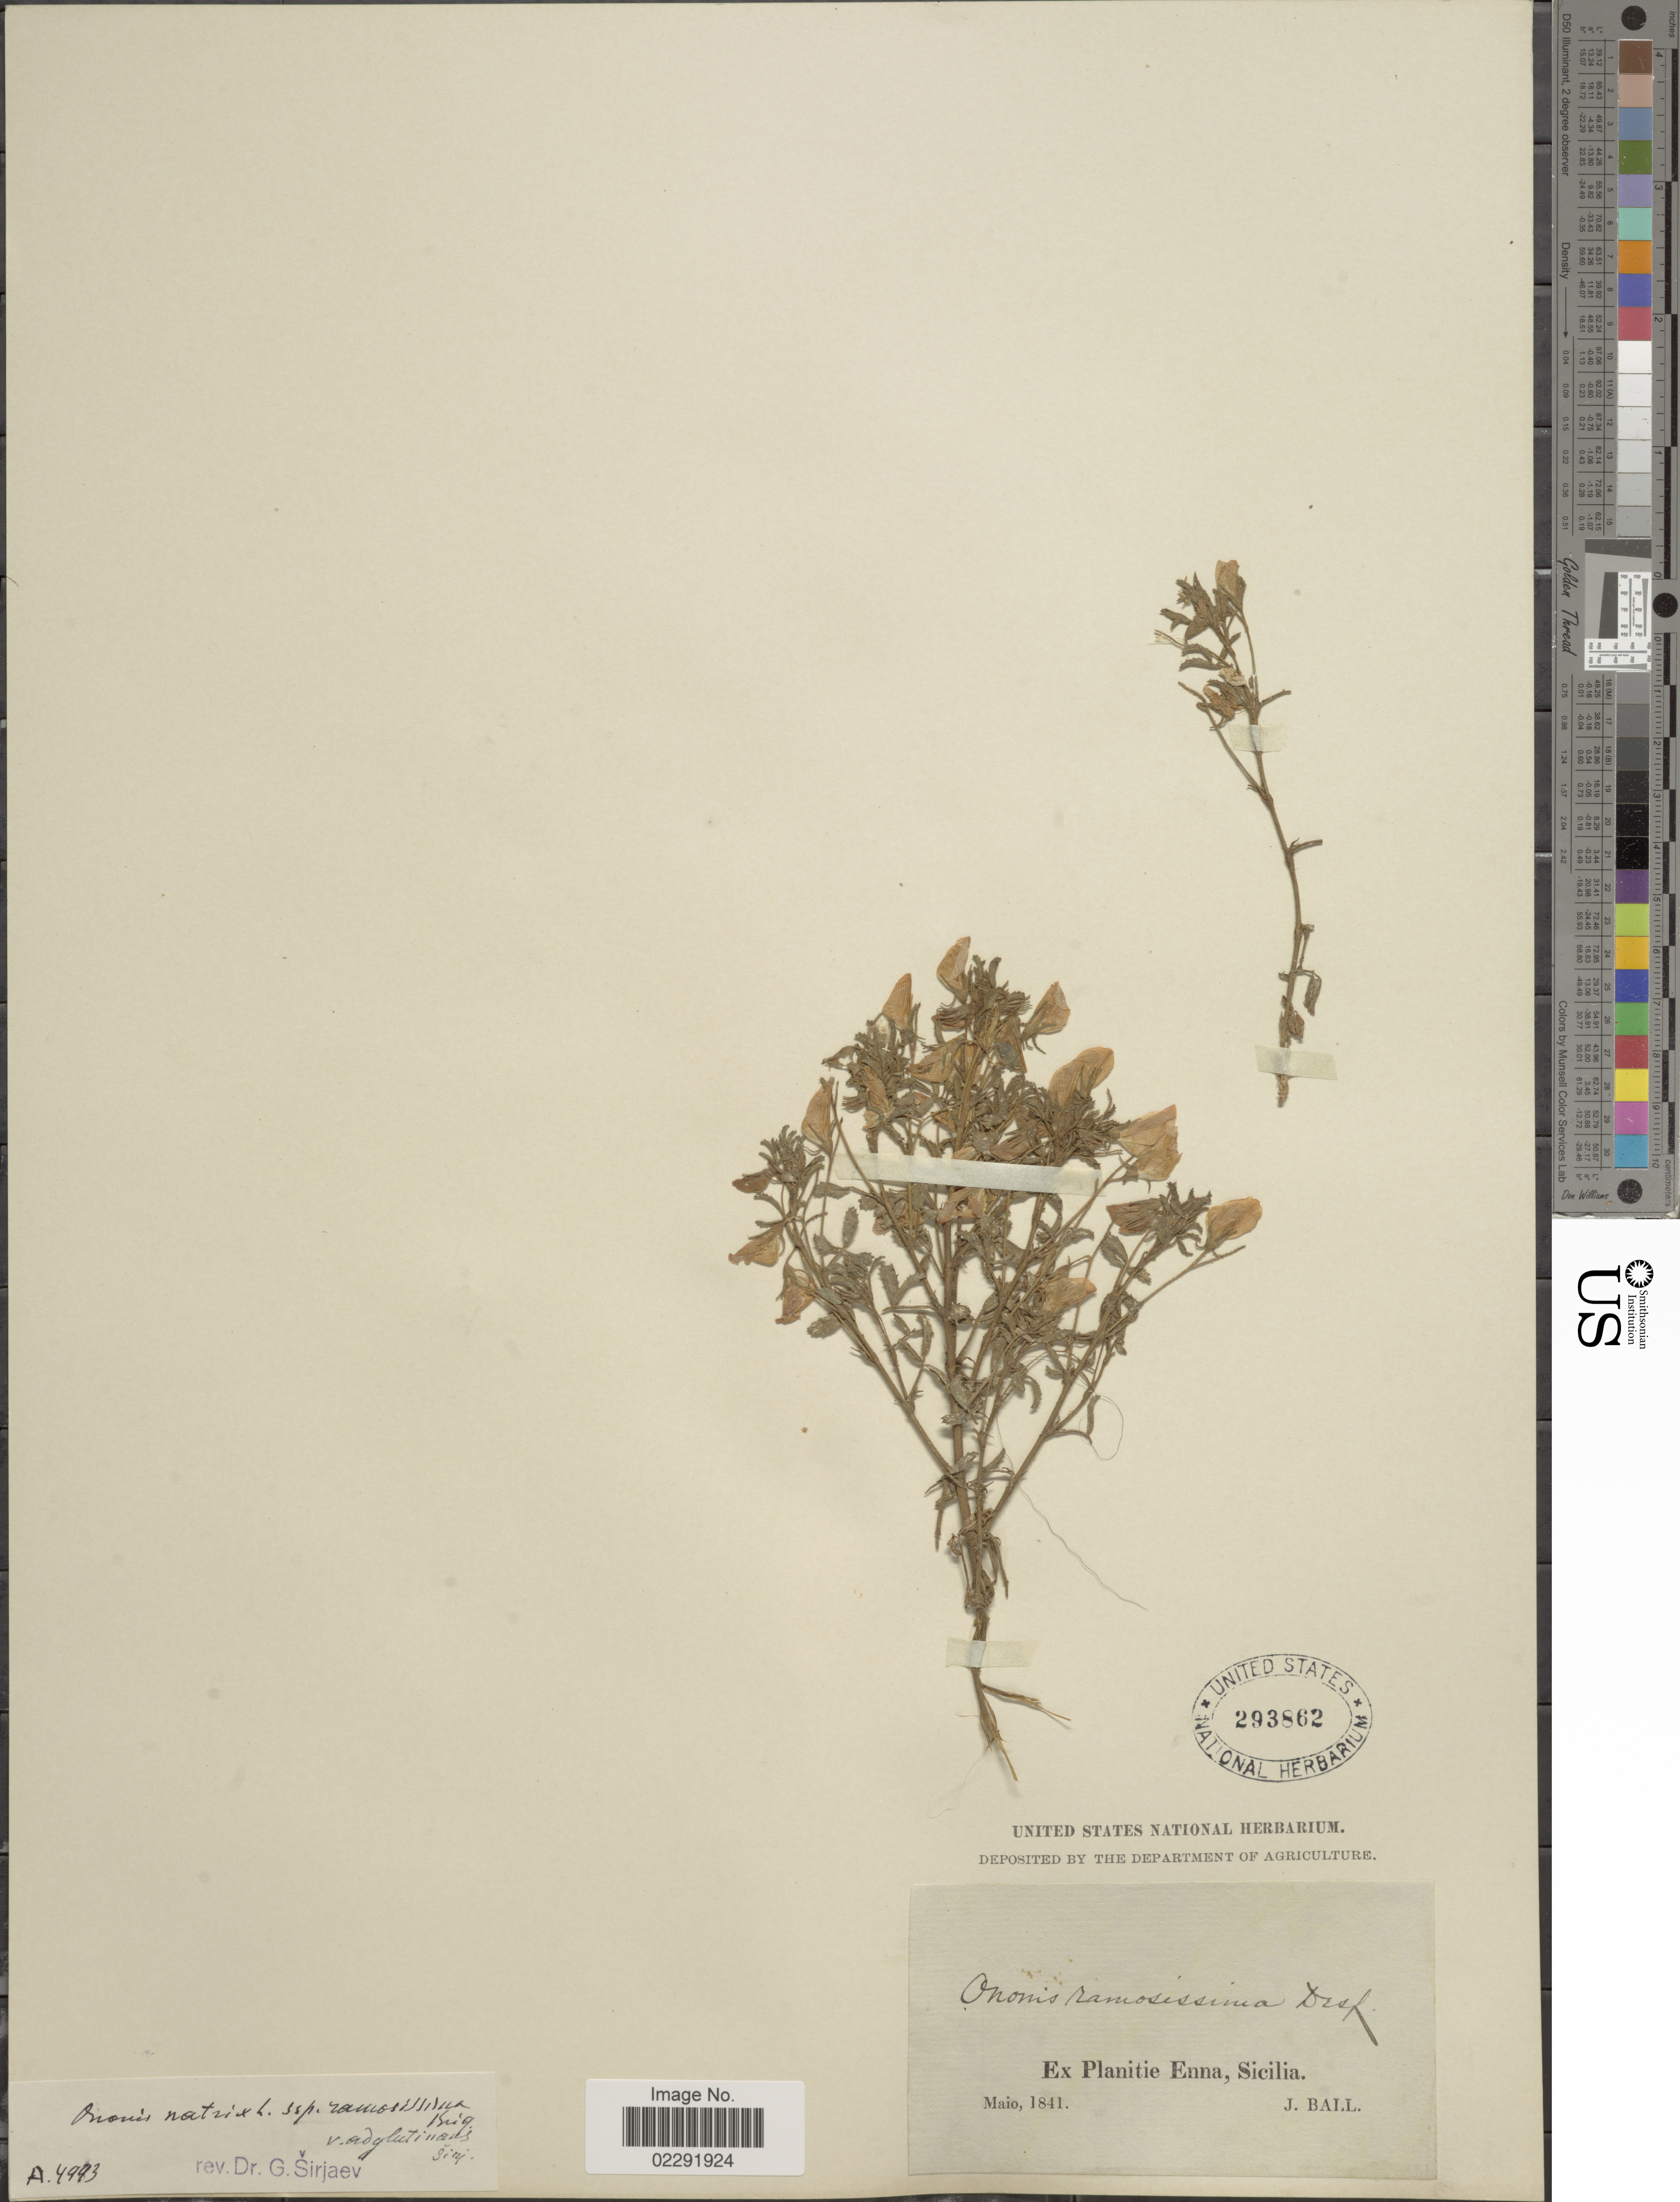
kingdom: Plantae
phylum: Tracheophyta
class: Magnoliopsida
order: Fabales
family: Fabaceae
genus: Ononis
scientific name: Ononis natrix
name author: L.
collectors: J. Ball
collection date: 1841-05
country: Italy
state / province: Siciliana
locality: Enna, Sicilia.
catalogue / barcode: US 293862